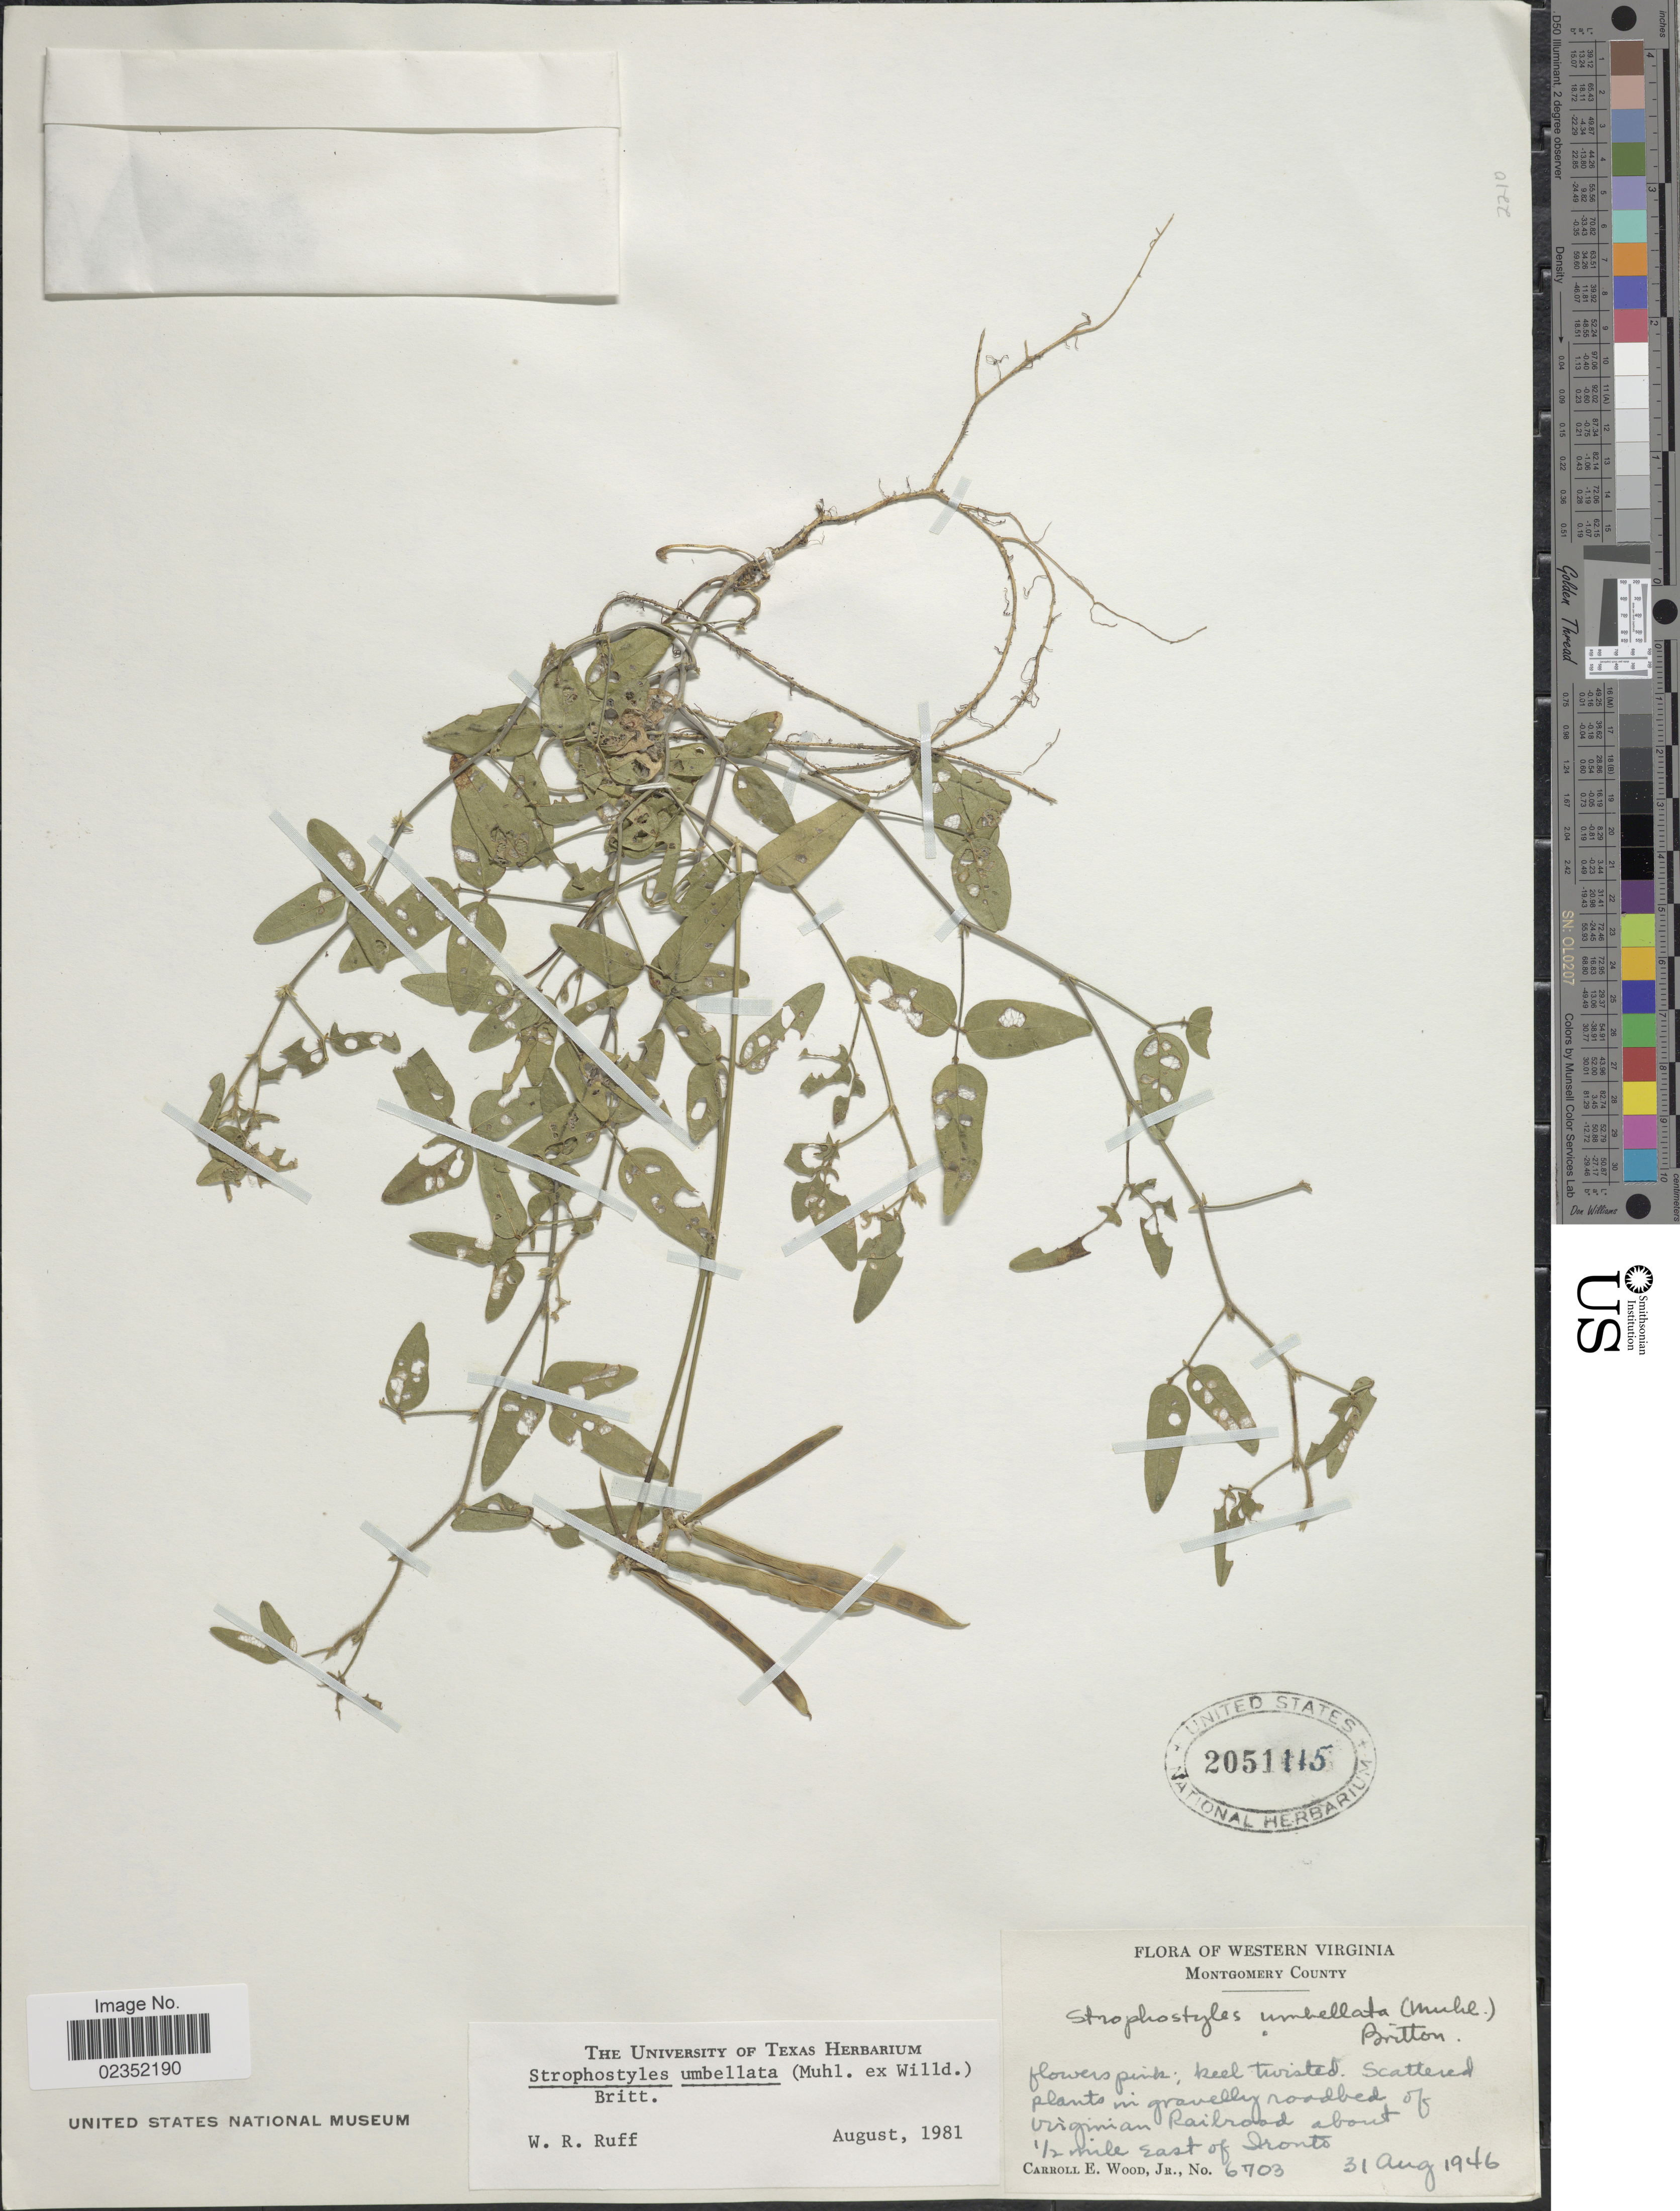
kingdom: Plantae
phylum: Tracheophyta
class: Magnoliopsida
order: Fabales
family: Fabaceae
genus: Strophostyles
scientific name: Strophostyles umbellata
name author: (Muhl. ex Willd.) Britton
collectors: C. Wood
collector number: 6703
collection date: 1946-08-31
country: United States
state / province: Virginia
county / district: Montgomery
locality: Western Virginia. Montgomery County. In gravelly roadbed of Virginian Railroad about ½ mile East of Ironto.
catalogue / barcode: US 2051115